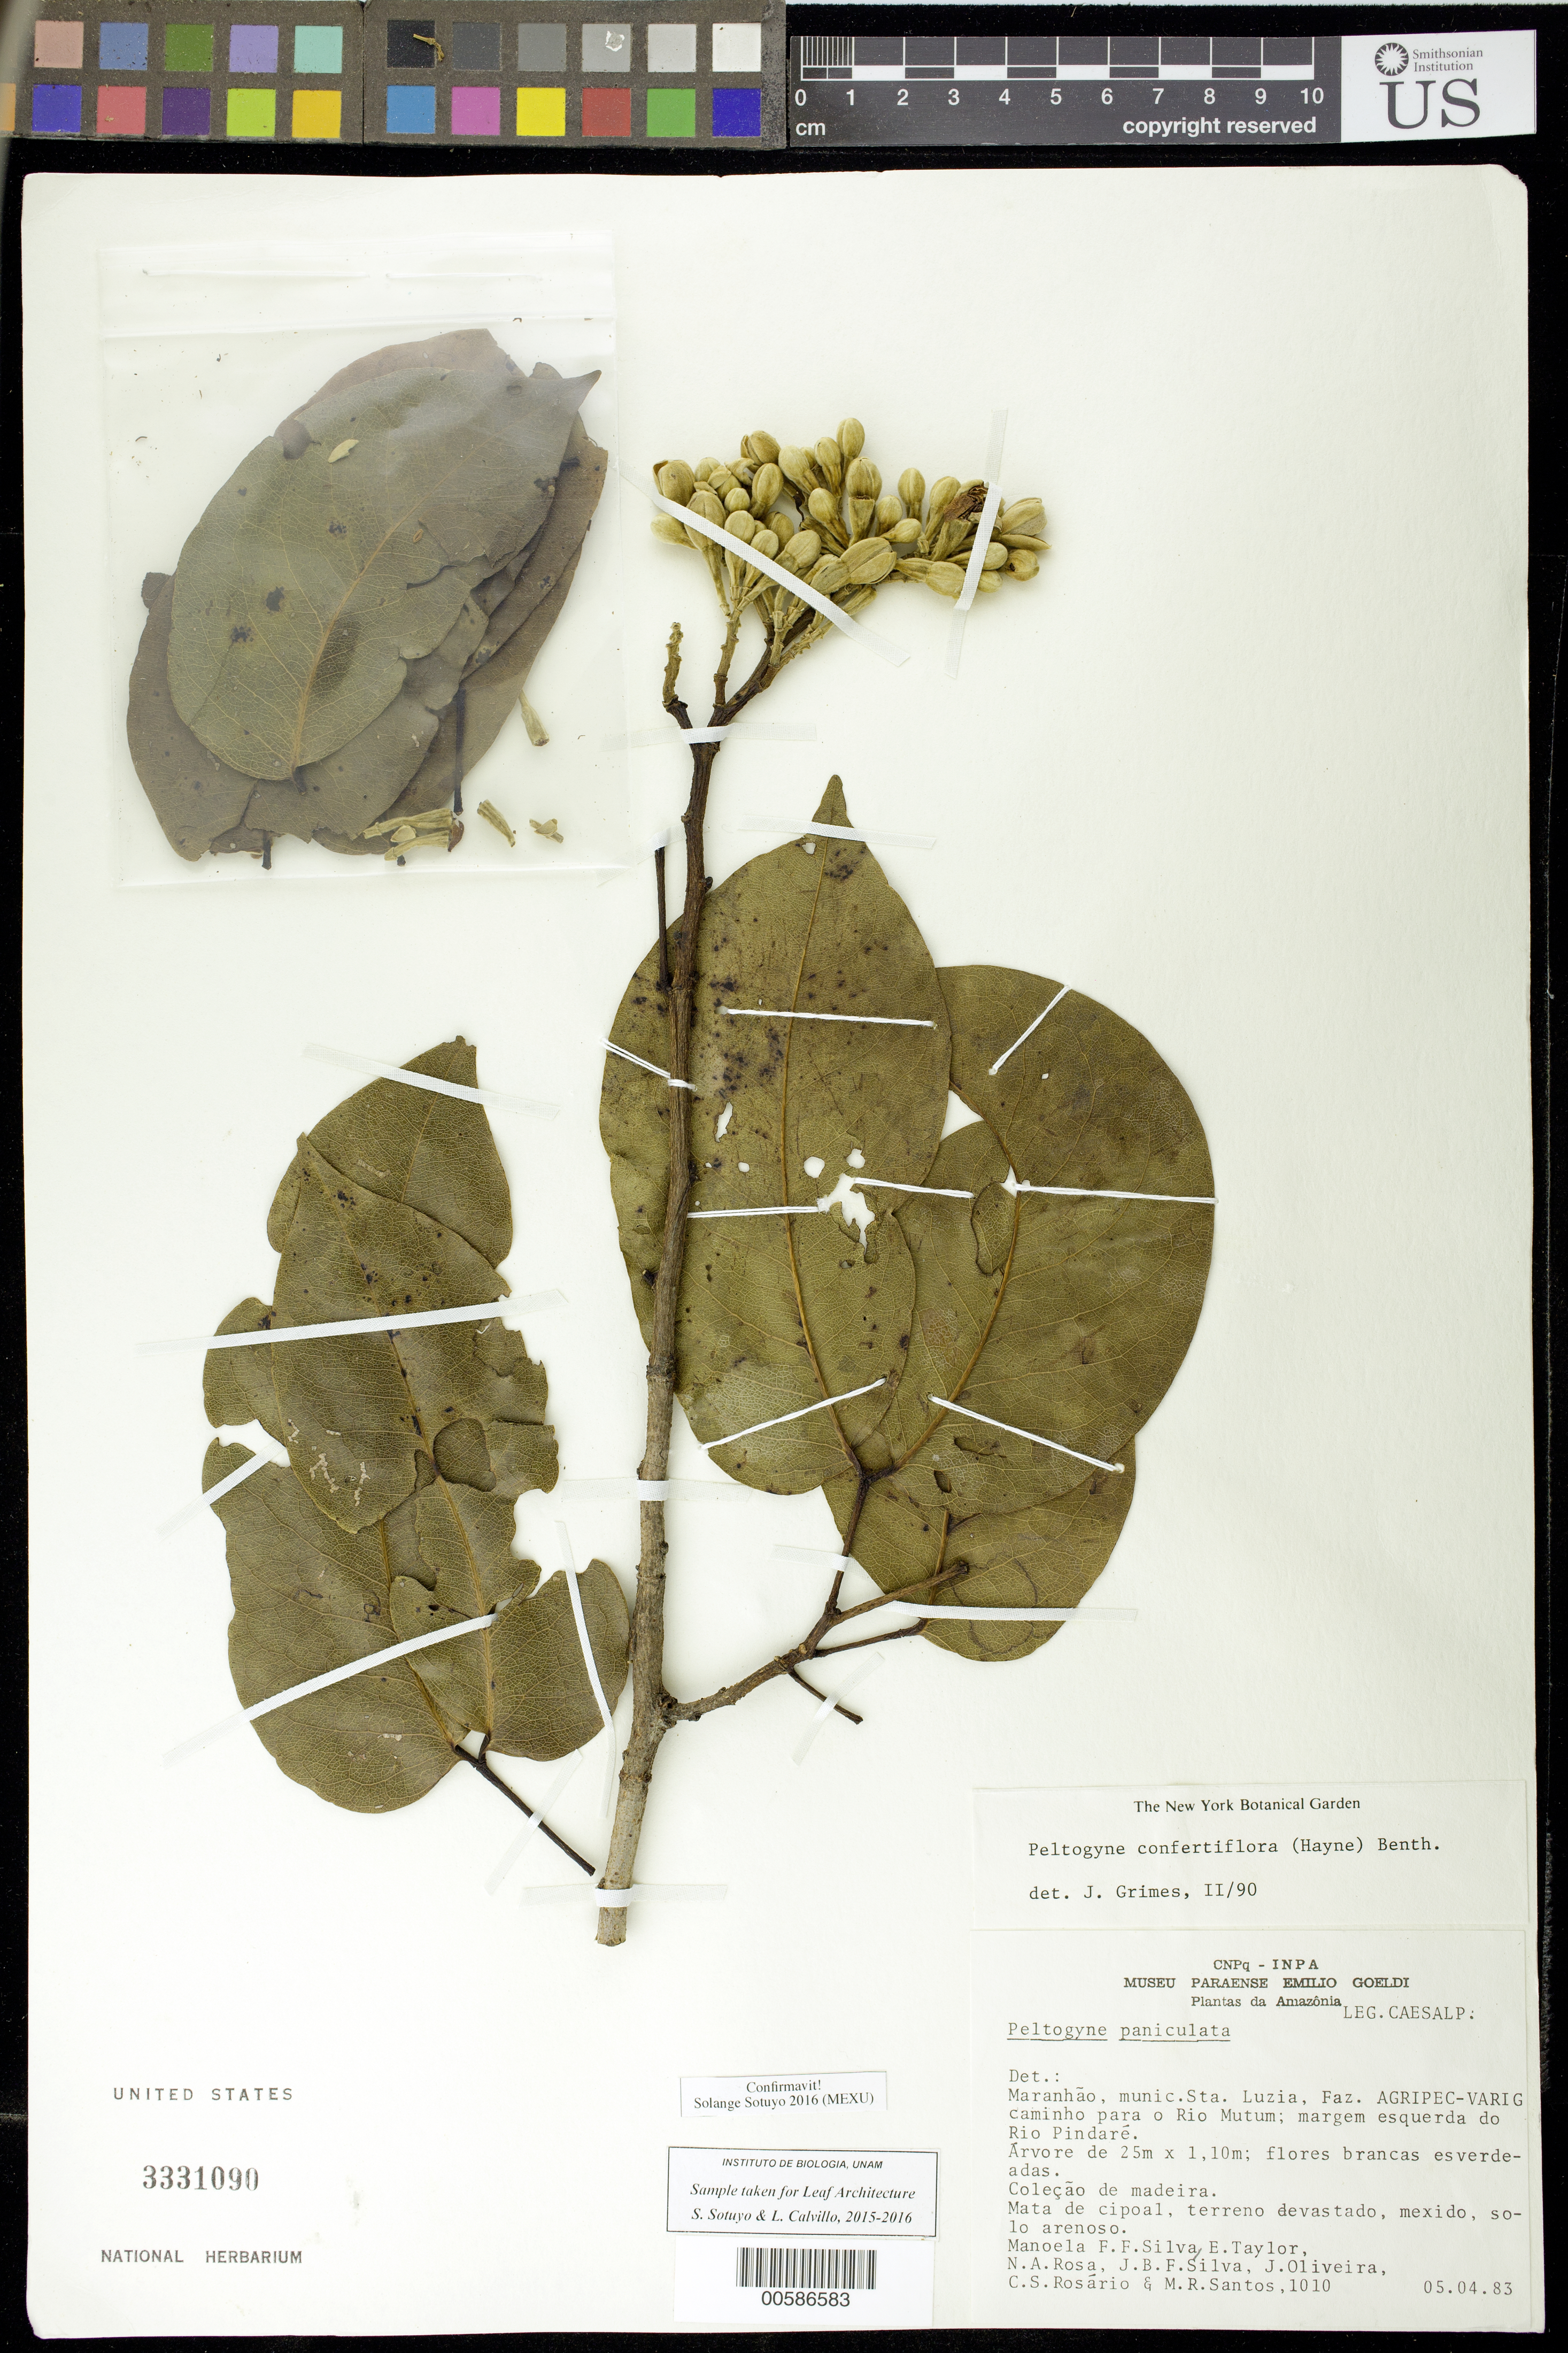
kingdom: Plantae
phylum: Tracheophyta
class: Magnoliopsida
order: Fabales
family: Fabaceae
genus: Peltogyne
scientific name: Peltogyne confertiflora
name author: (Mart. ex Hayne) Benth.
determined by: Sotuyo, Solange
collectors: M. Silva, E. L. Taylor, N. A. Rosa, J. B. Silva, J. Oliveira, C. S. Rosário & M. R. Santos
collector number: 1010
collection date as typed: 05 Apr 1983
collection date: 1983-04-05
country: Brazil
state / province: Amazonas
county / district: Santa Luzia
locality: Maranhao mun.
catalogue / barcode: US 3331090